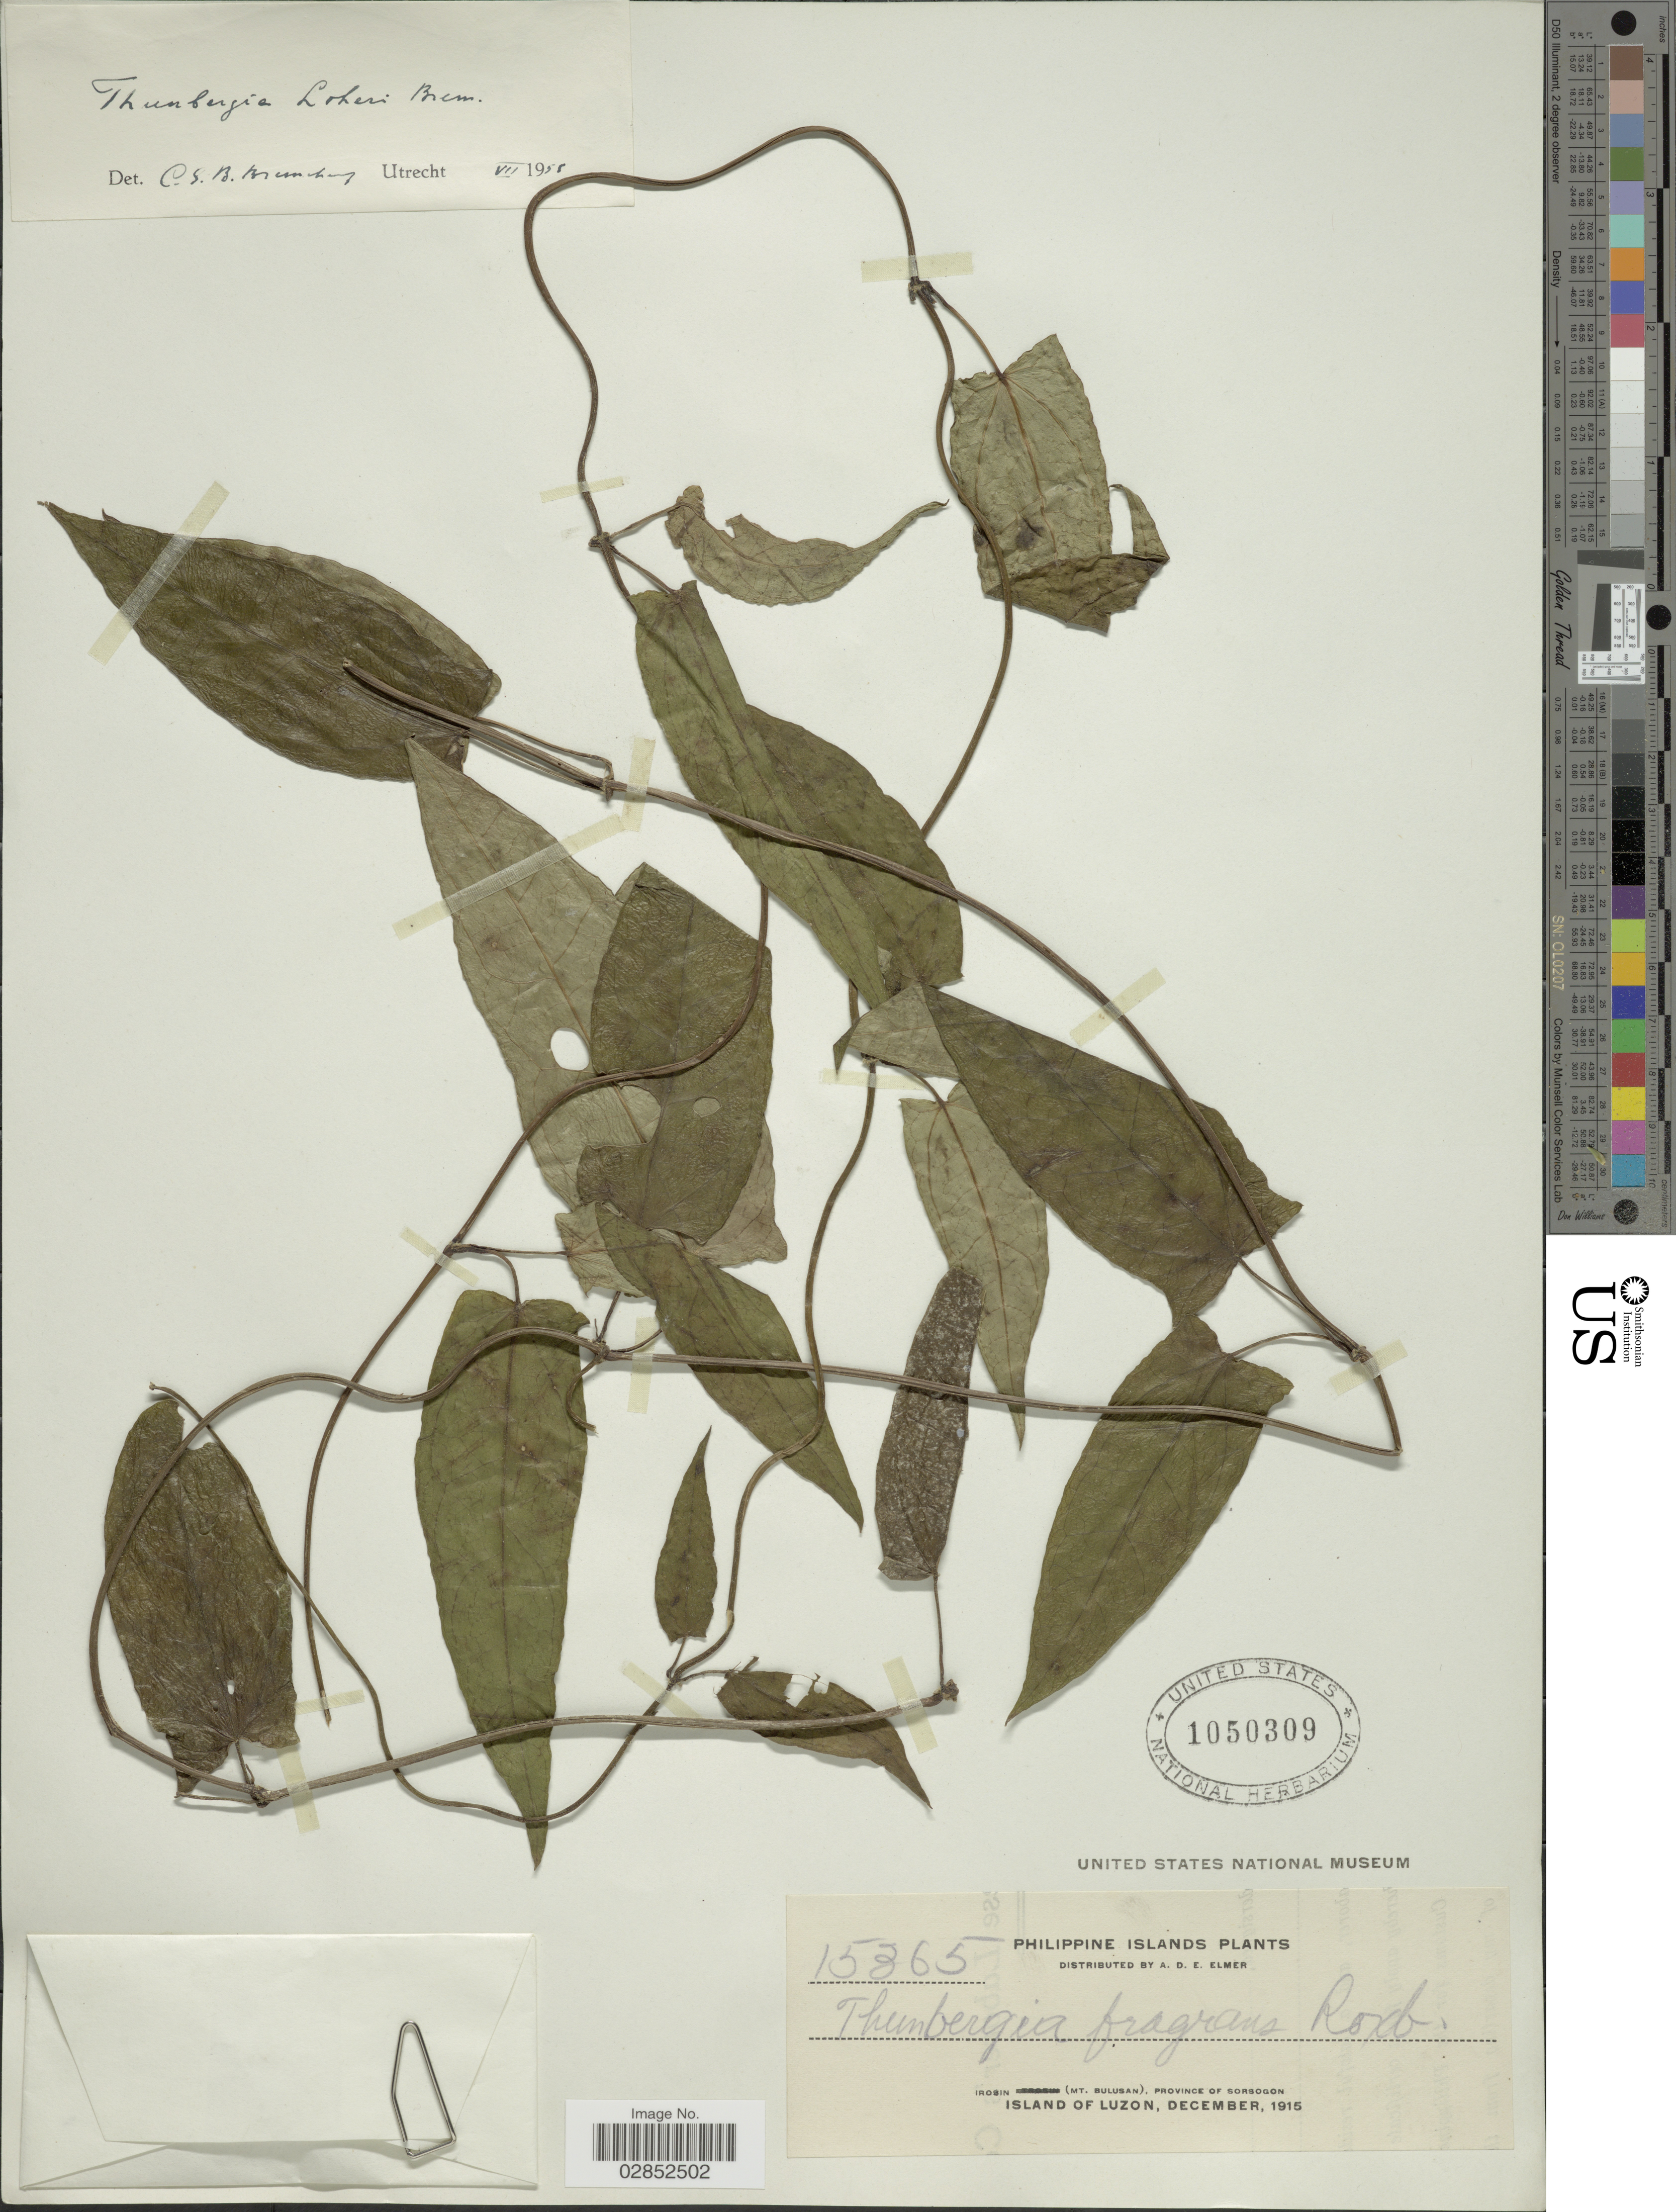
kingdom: Plantae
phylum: Tracheophyta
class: Magnoliopsida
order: Lamiales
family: Acanthaceae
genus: Thunbergia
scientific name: Thunbergia loheri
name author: Bremek.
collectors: A. D. E. Elmer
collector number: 15365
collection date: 1915-12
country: Philippines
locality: Irosin (Mt. Bulusan), Province of Sorsogon, Island of Luzon.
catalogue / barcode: US 1050309